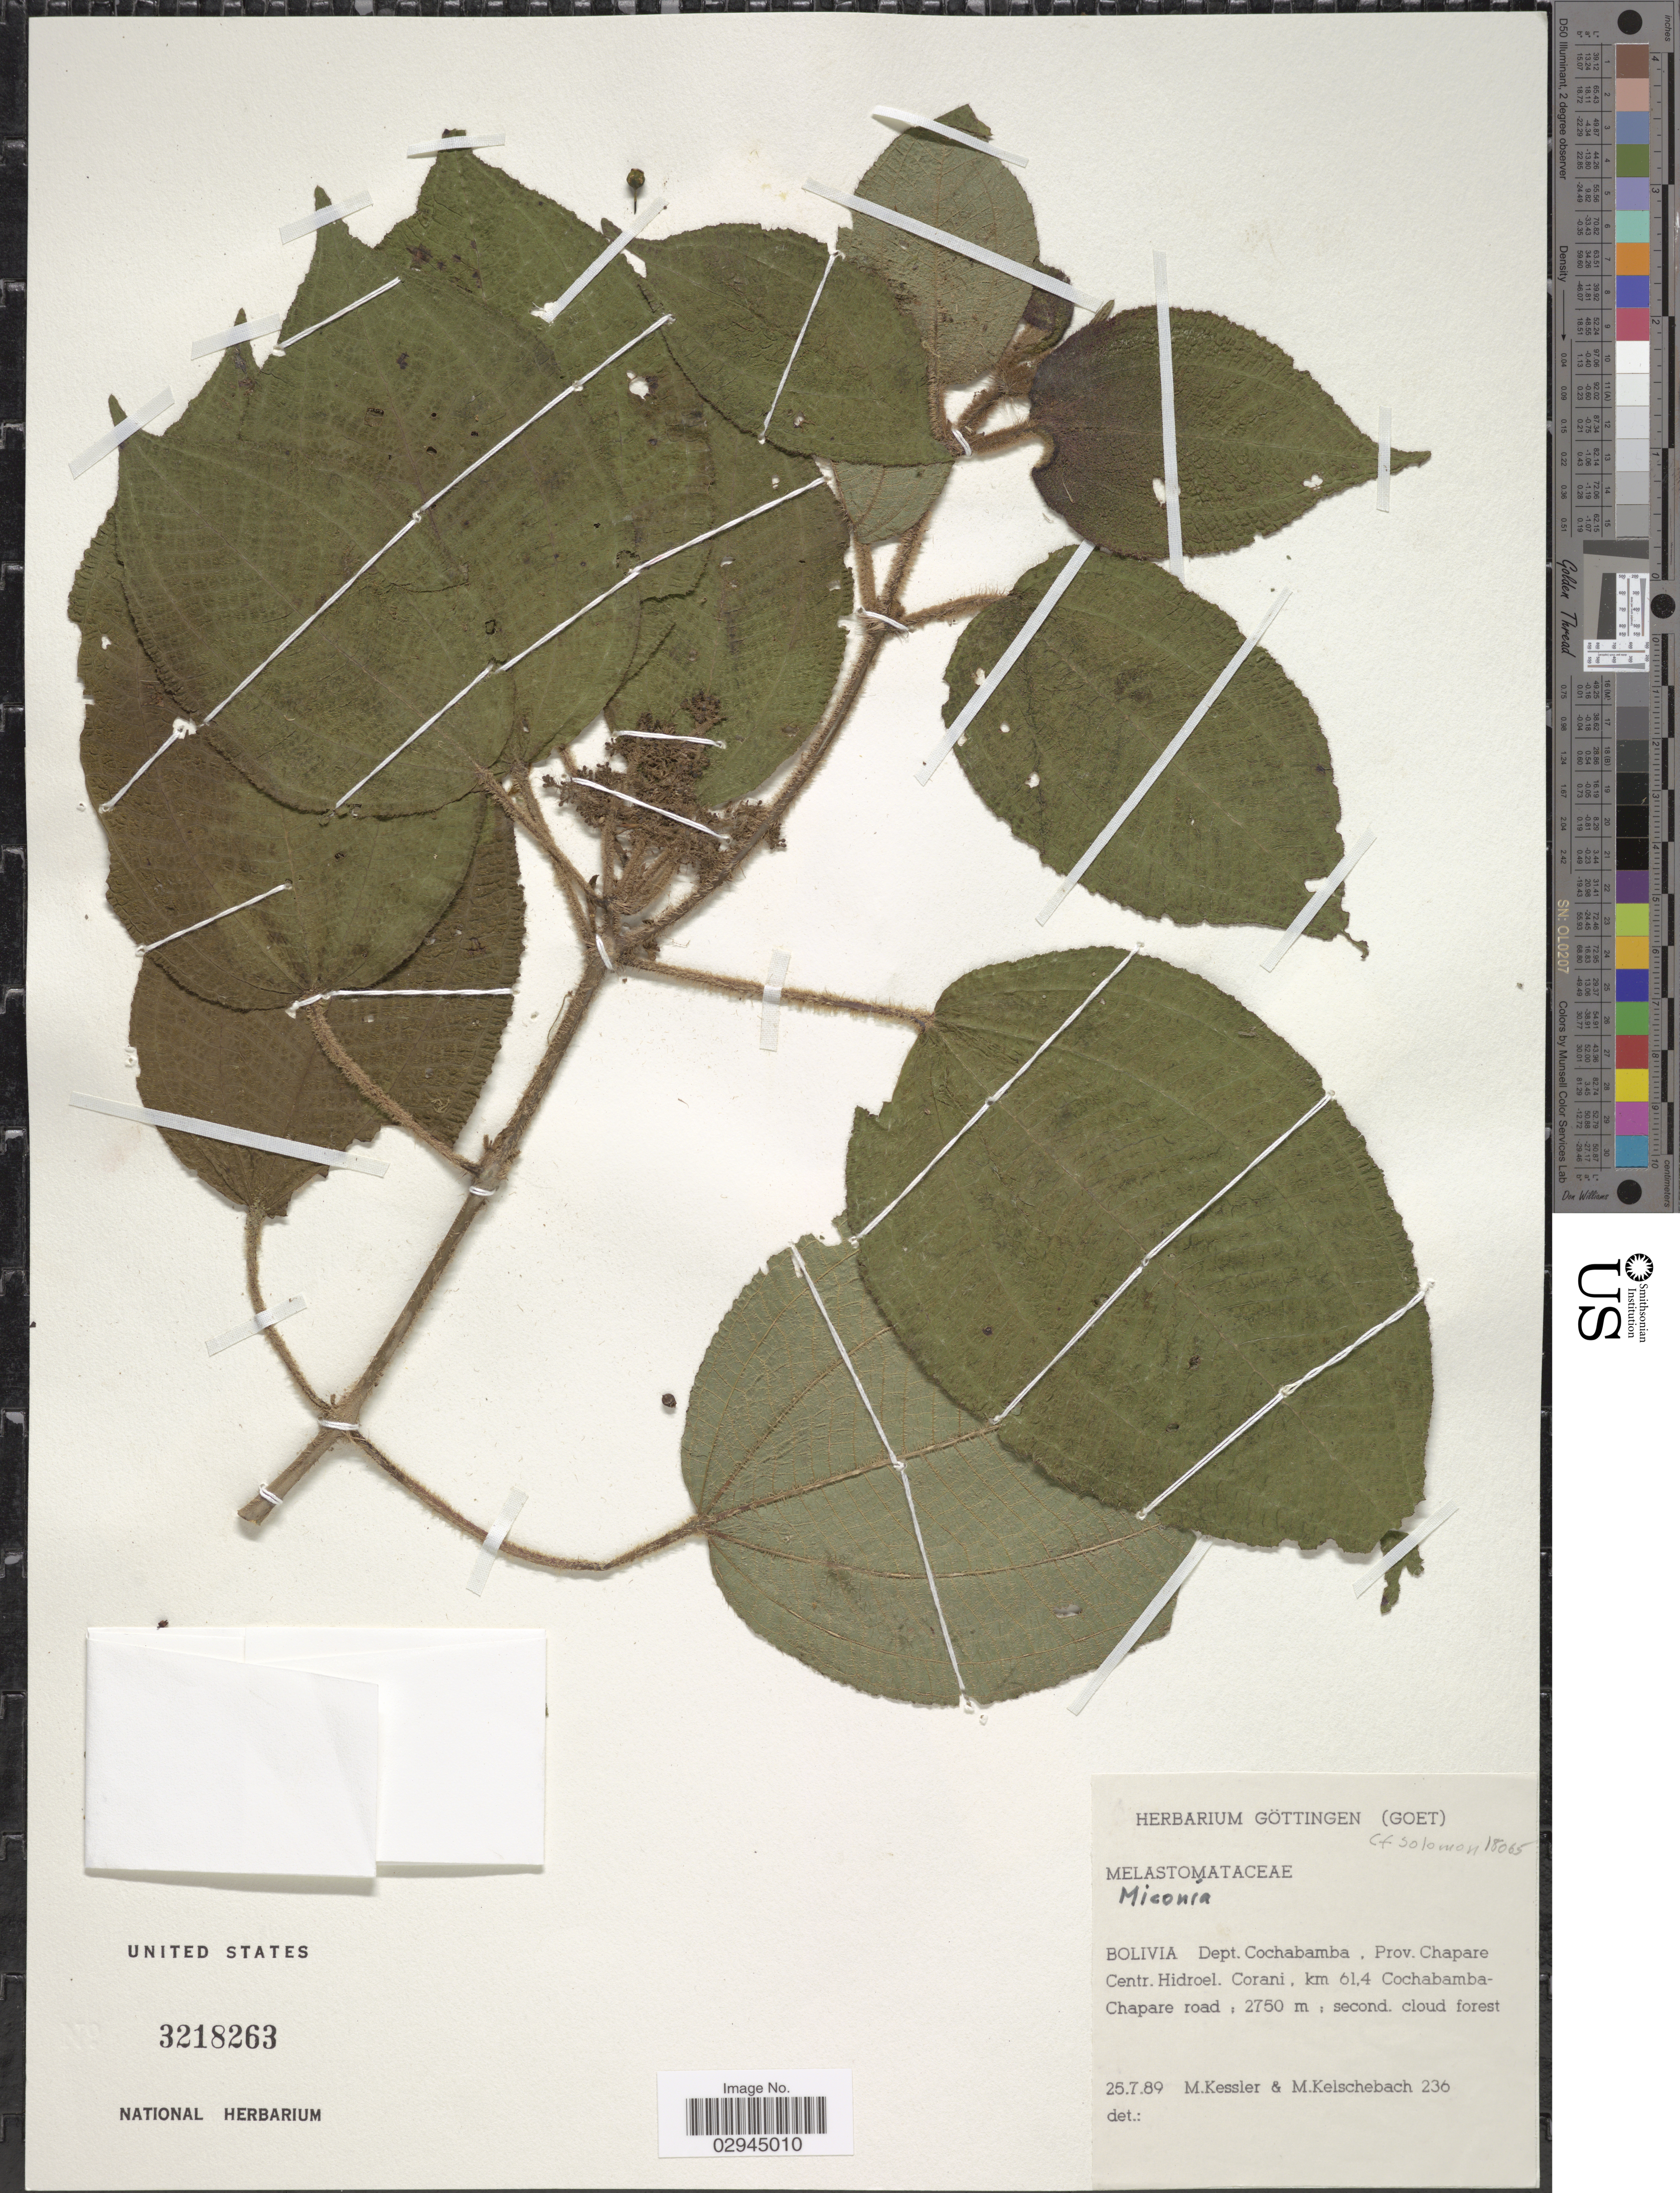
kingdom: Plantae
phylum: Tracheophyta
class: Magnoliopsida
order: Myrtales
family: Melastomataceae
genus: Miconia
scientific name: Miconia sp.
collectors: M. Kessler & M. Kelschebach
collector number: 236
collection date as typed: Transcribed d/m/y: 25/7/89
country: Bolivia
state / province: Cochabamba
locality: Dept. Cochabamba, Prov. Chapare Centr. Hidroel. Corani, km 61,4 Cochabamba-Chapare road.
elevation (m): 2750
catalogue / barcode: US 3218263